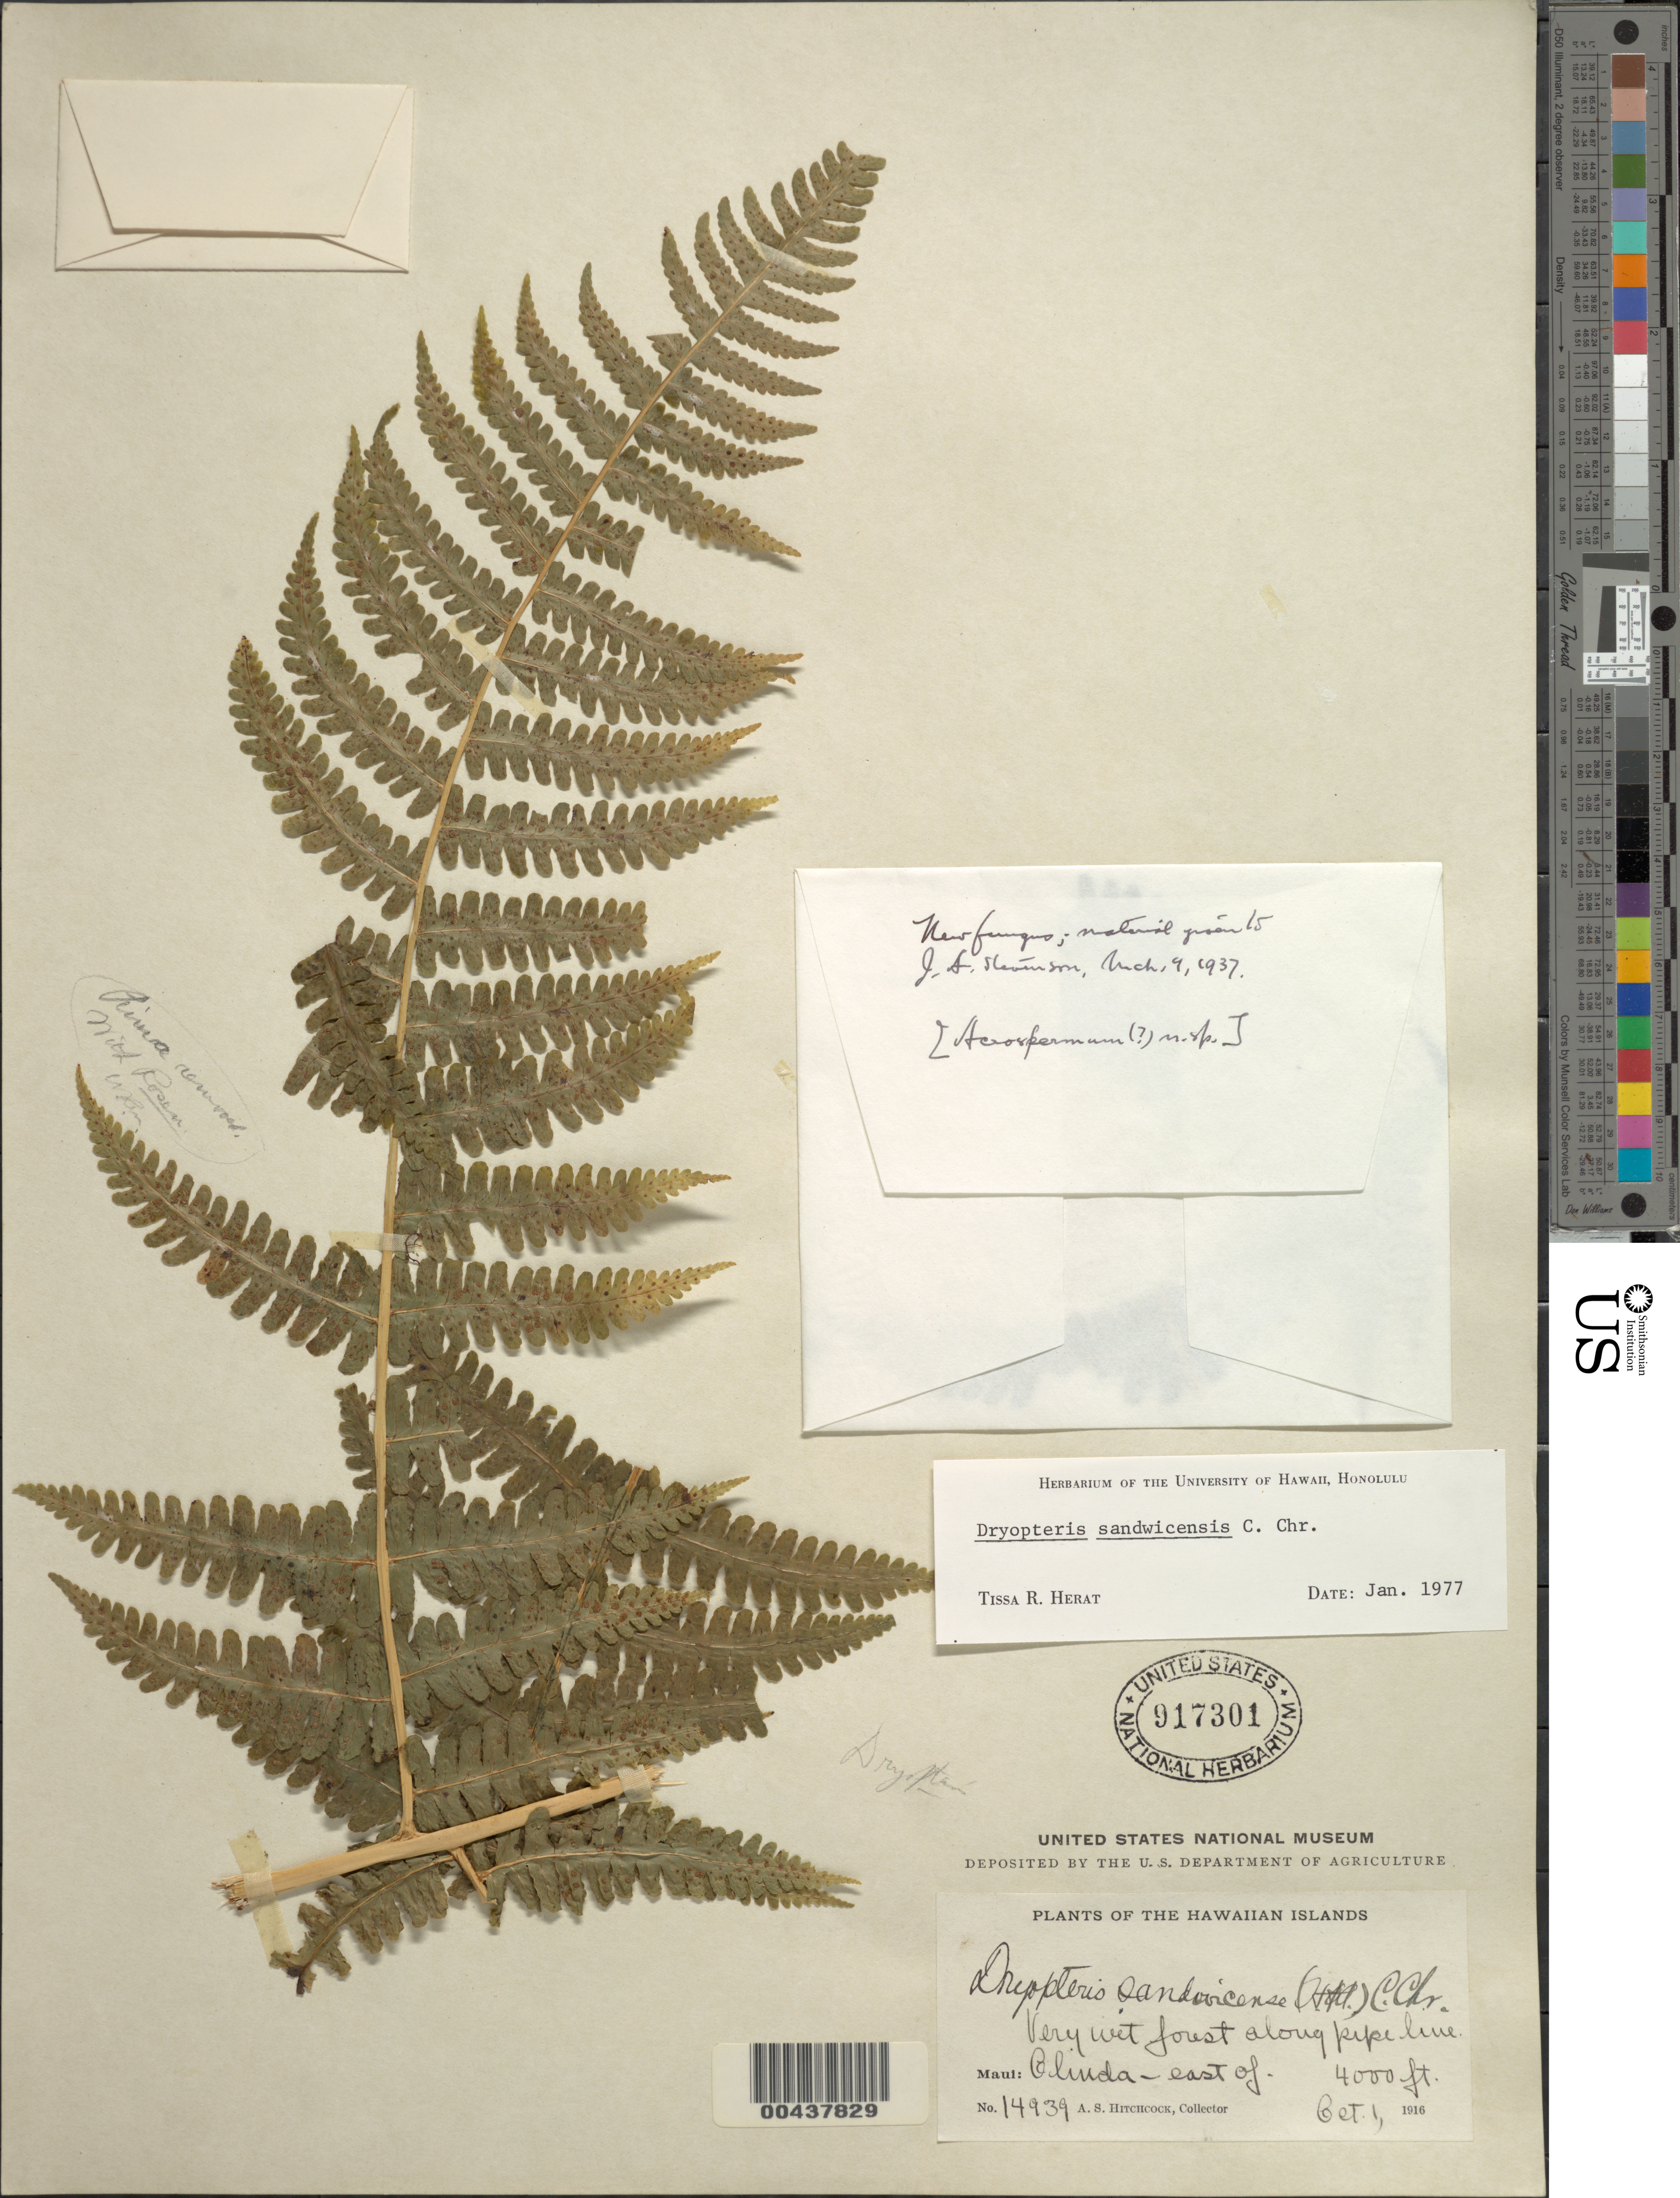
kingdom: Plantae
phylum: Tracheophyta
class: Polypodiopsida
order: Polypodiales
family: Dryopteridaceae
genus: Dryopteris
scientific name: Dryopteris sandwicensis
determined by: Herat, T. R.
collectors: A. S. Hitchcock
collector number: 14939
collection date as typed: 1 Oct 1916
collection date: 1916-10-01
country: United States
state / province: Hawaii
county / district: Maui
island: Maui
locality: E of Olinda, along pipe line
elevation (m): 1219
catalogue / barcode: US 917301